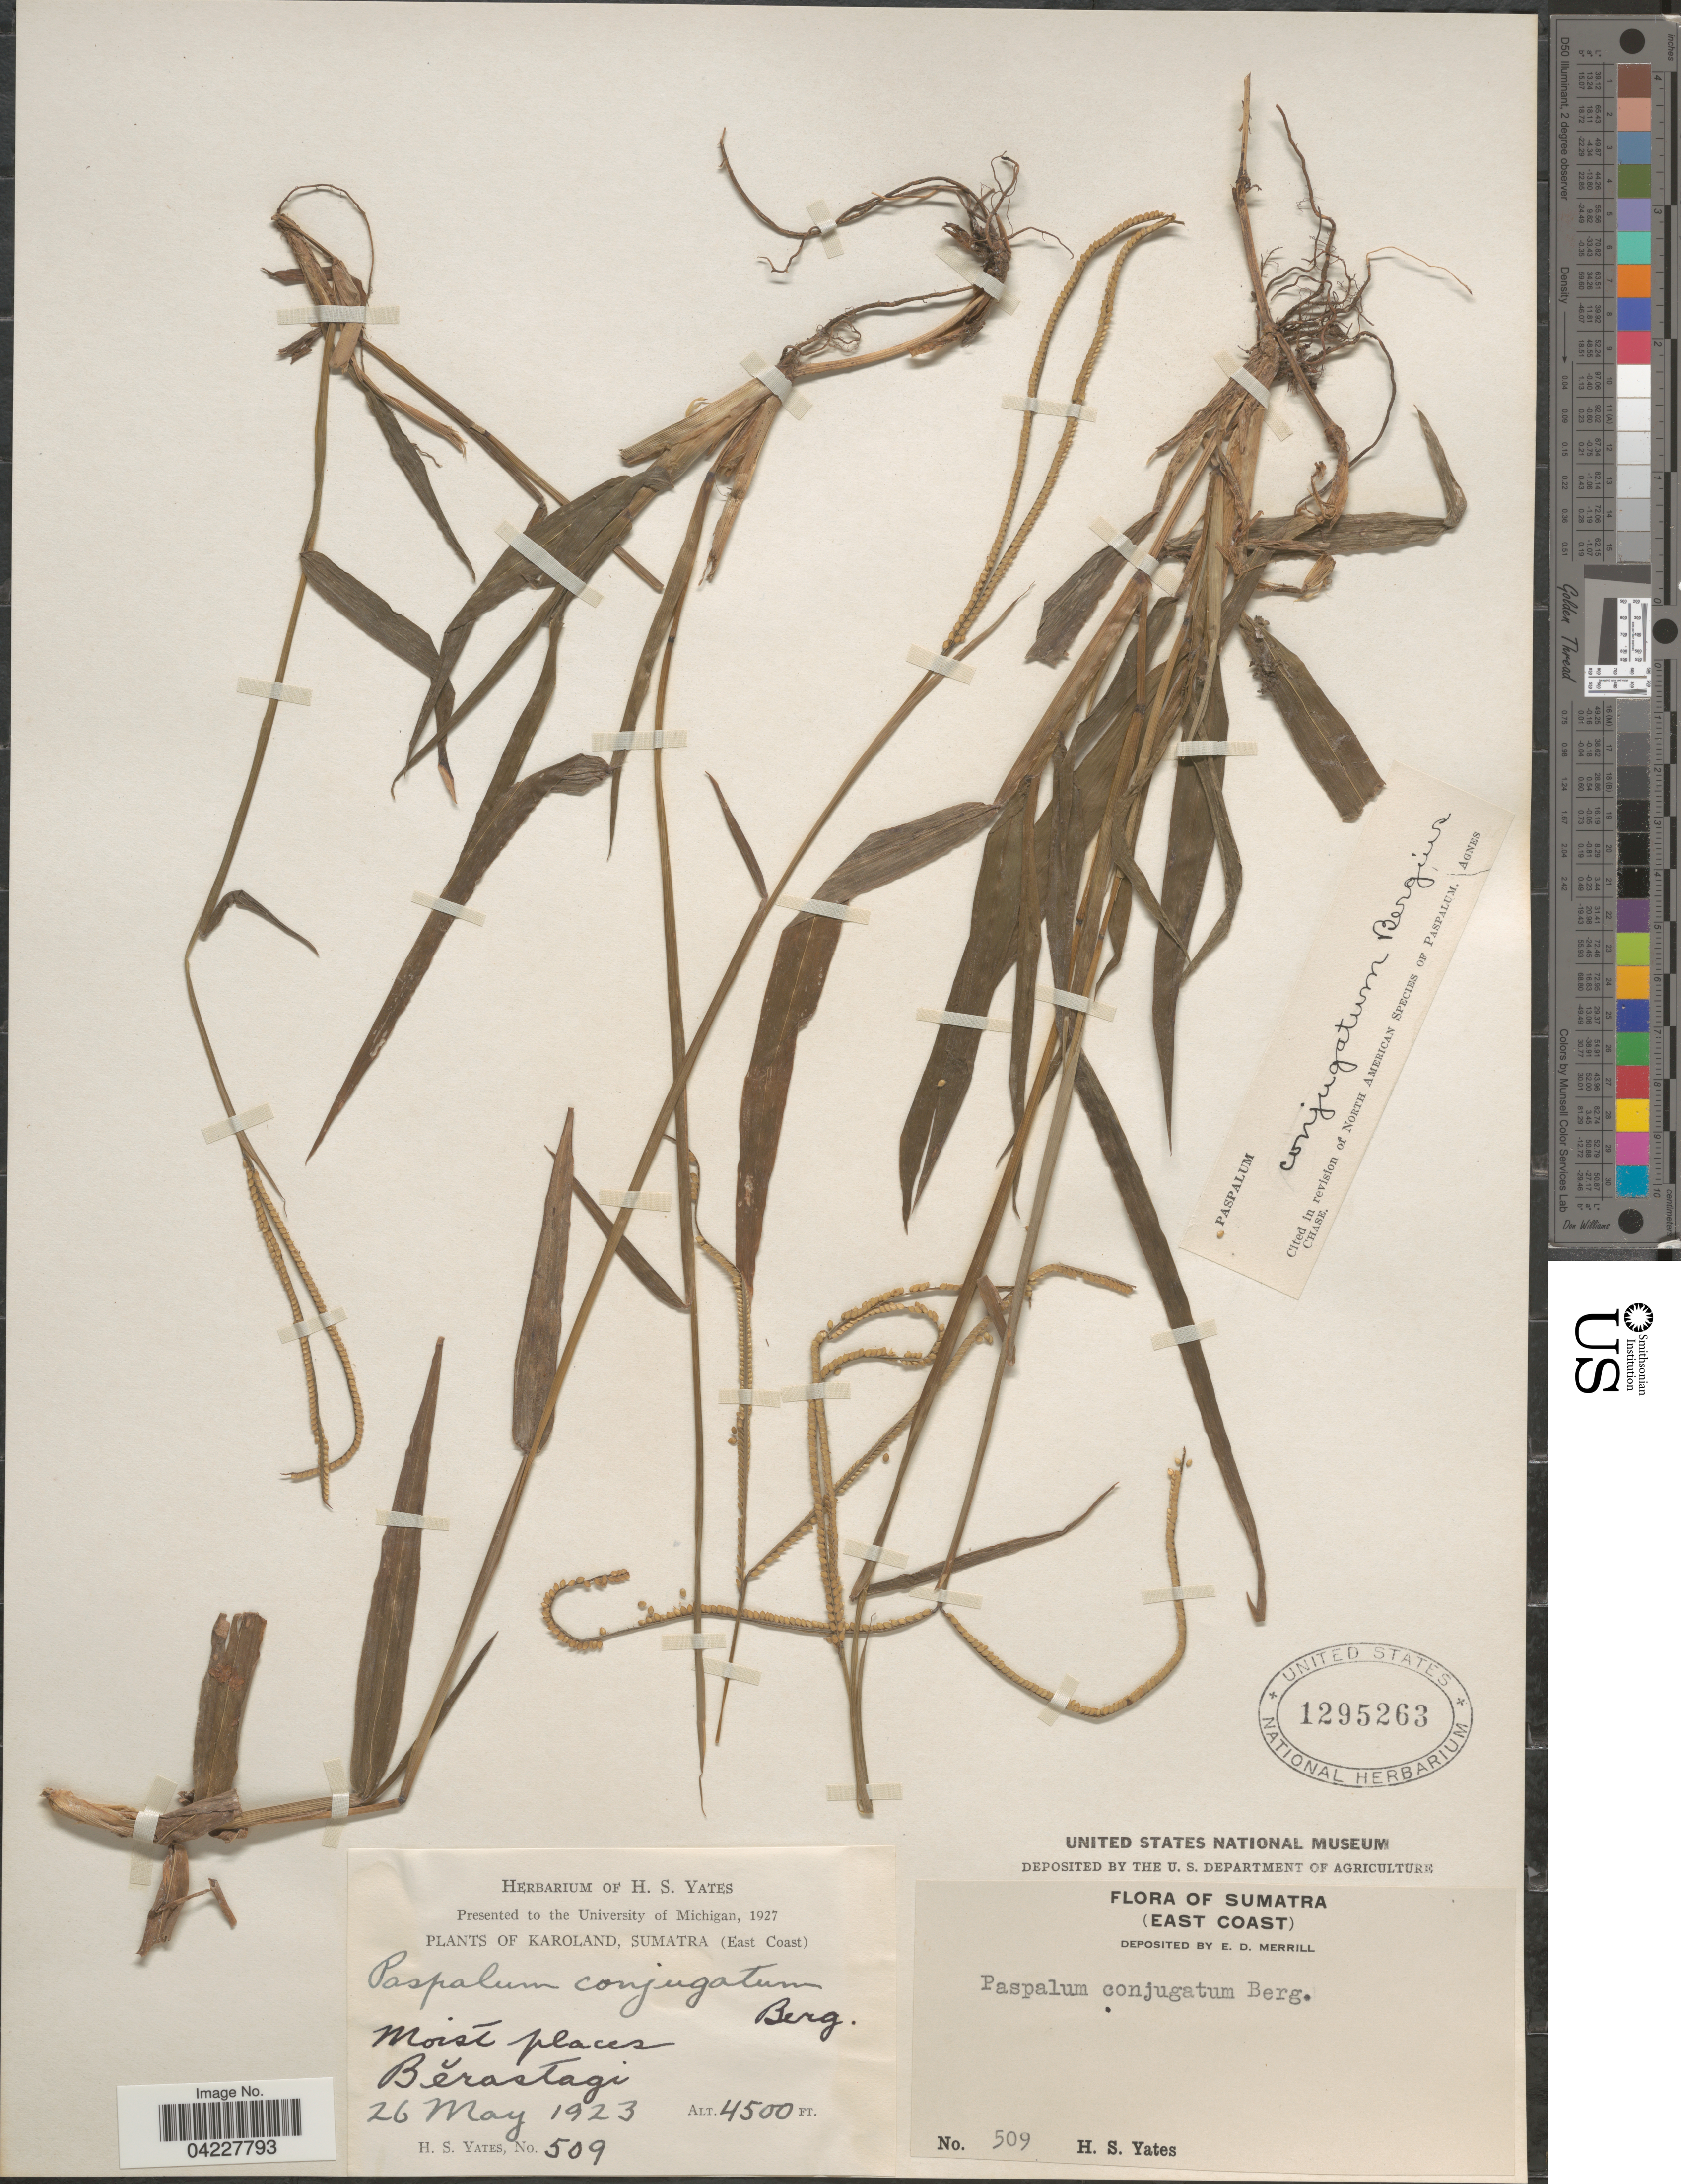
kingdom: Plantae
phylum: Tracheophyta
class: Liliopsida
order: Poales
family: Poaceae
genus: Paspalum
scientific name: Paspalum conjugatum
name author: P.J. Bergius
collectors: H. S. Yates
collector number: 509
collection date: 1923-05-26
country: Indonesia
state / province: Sumatra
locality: Karoland, Sumatra (East Coast). Běrastagi.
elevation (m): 1372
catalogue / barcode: US 1295263